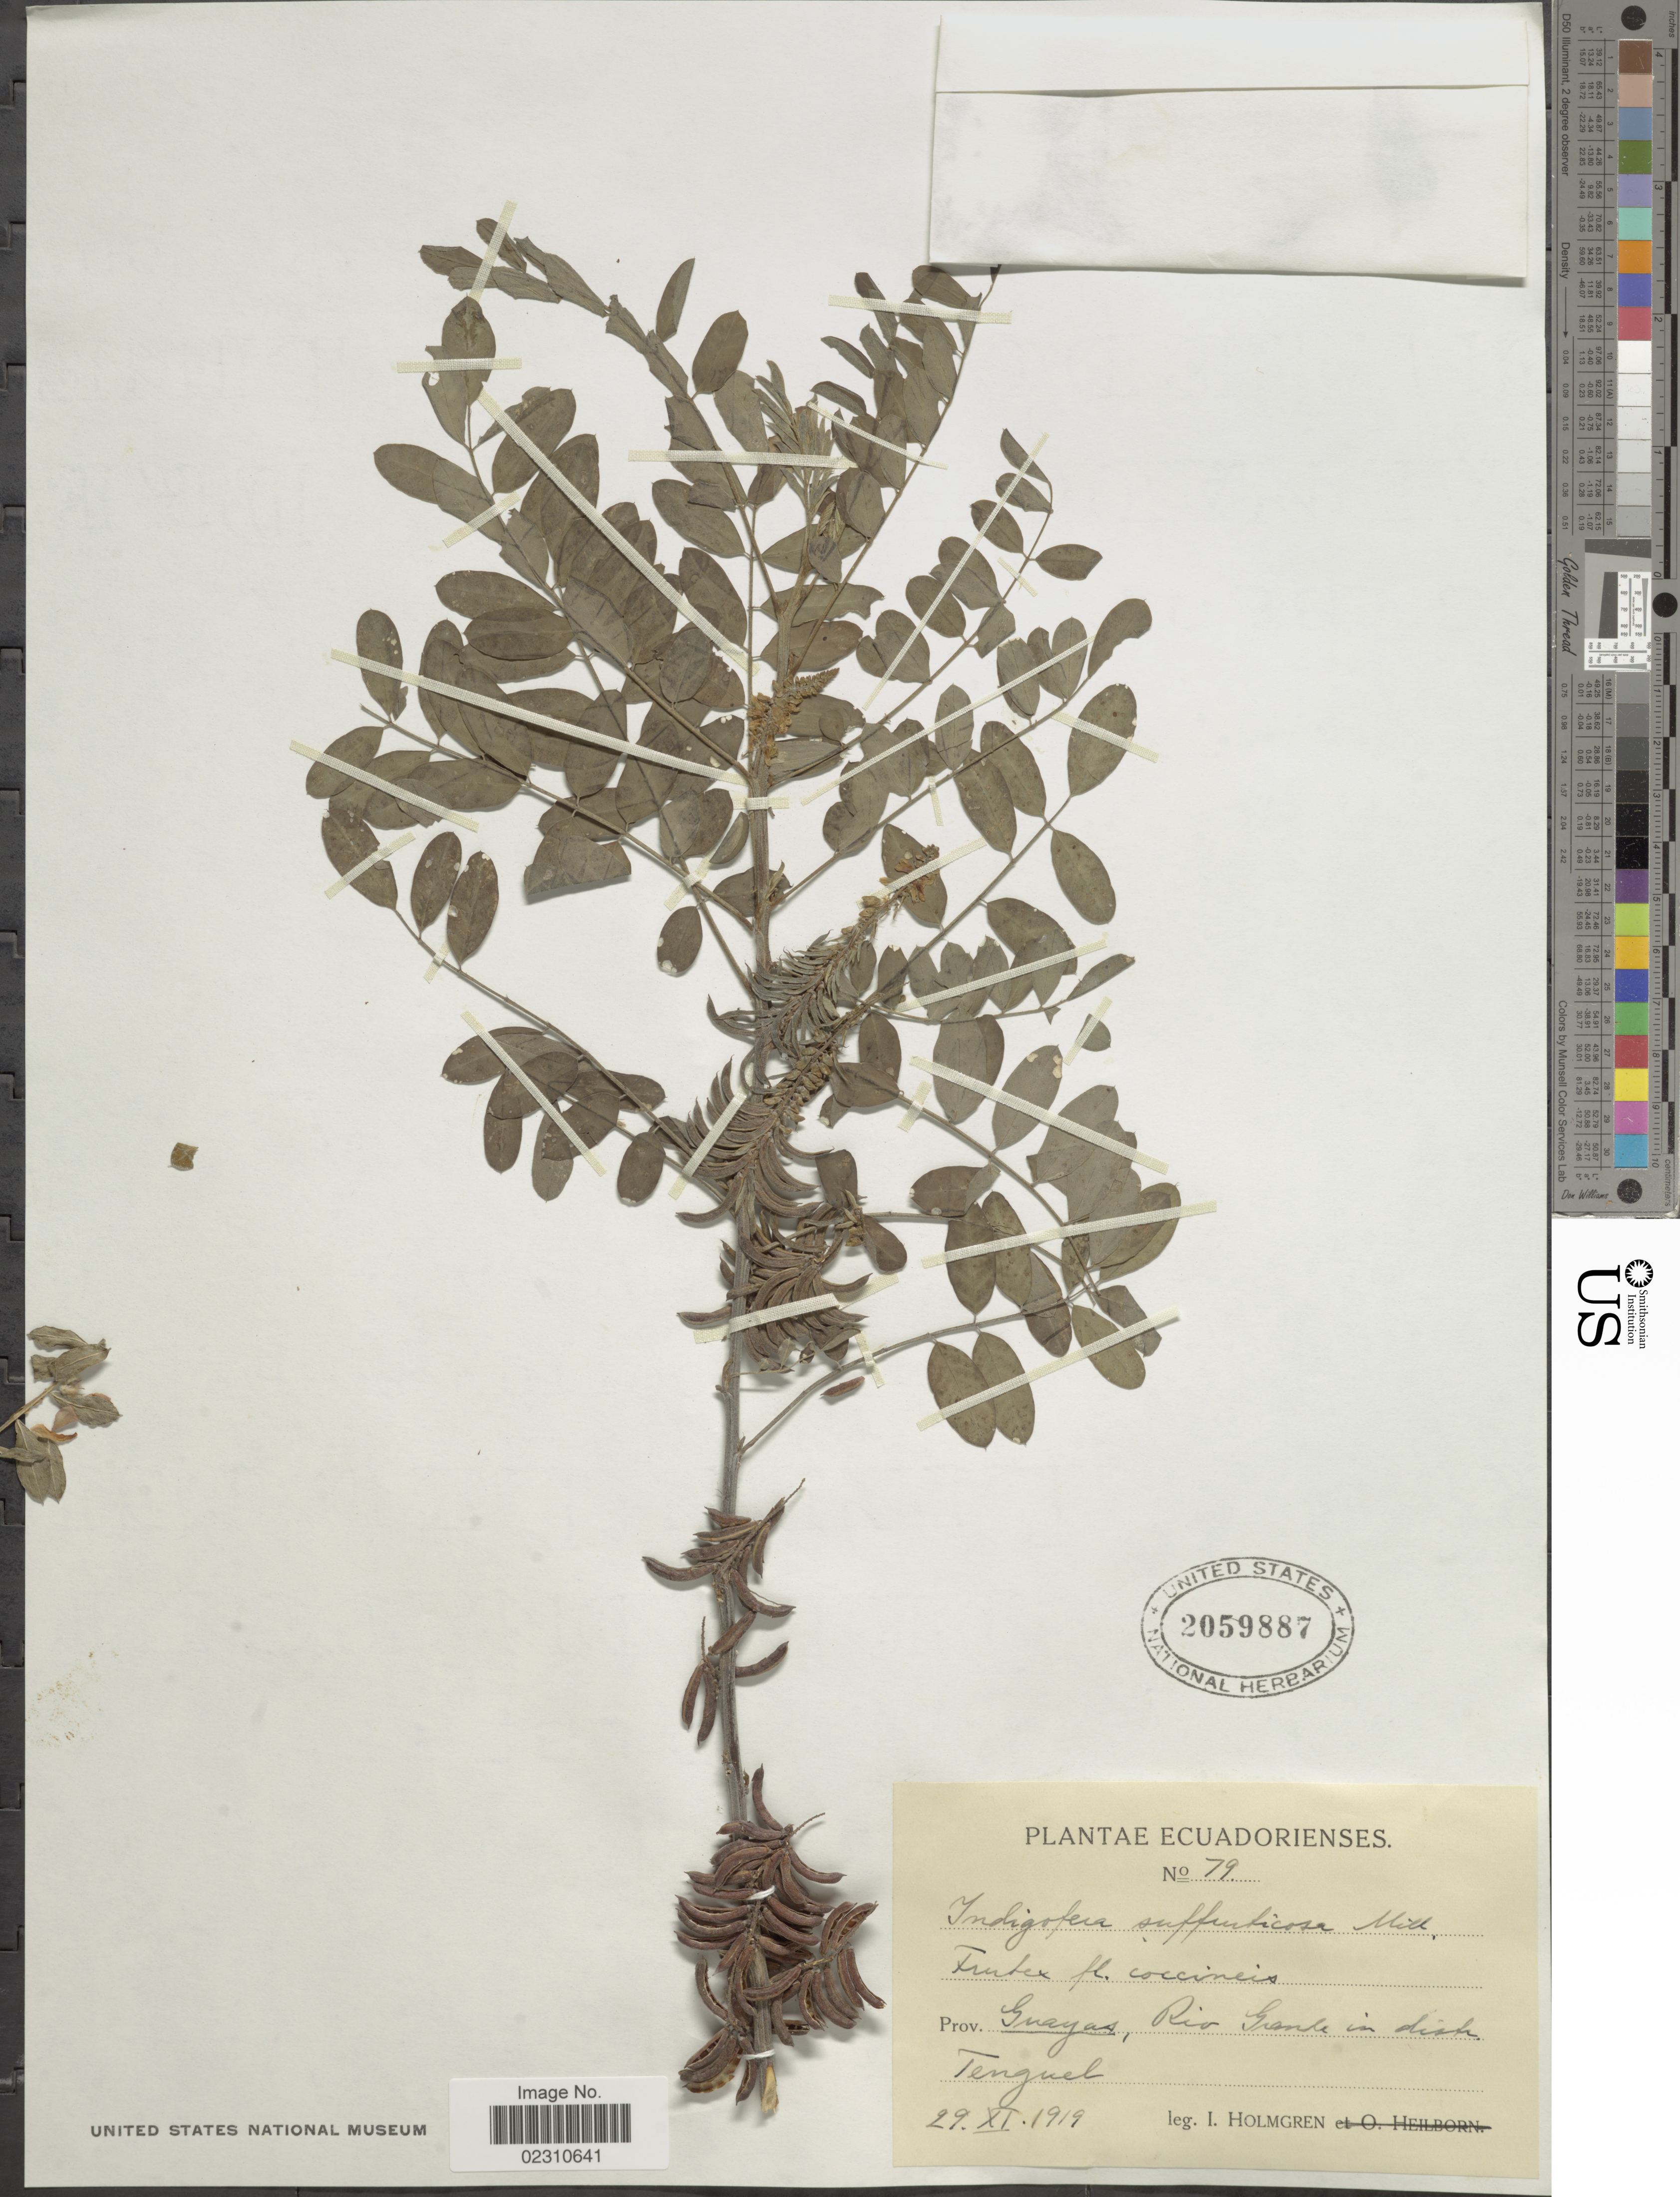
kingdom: Plantae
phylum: Tracheophyta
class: Magnoliopsida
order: Fabales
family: Fabaceae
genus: Indigofera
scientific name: Indigofera suffruticosa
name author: Mill.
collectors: I. Holmgren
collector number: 79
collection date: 1919-11-29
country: Ecuador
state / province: Guayas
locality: Prov. Guayas, Rio Grande in distr. Tenguel.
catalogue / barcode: US 2059887